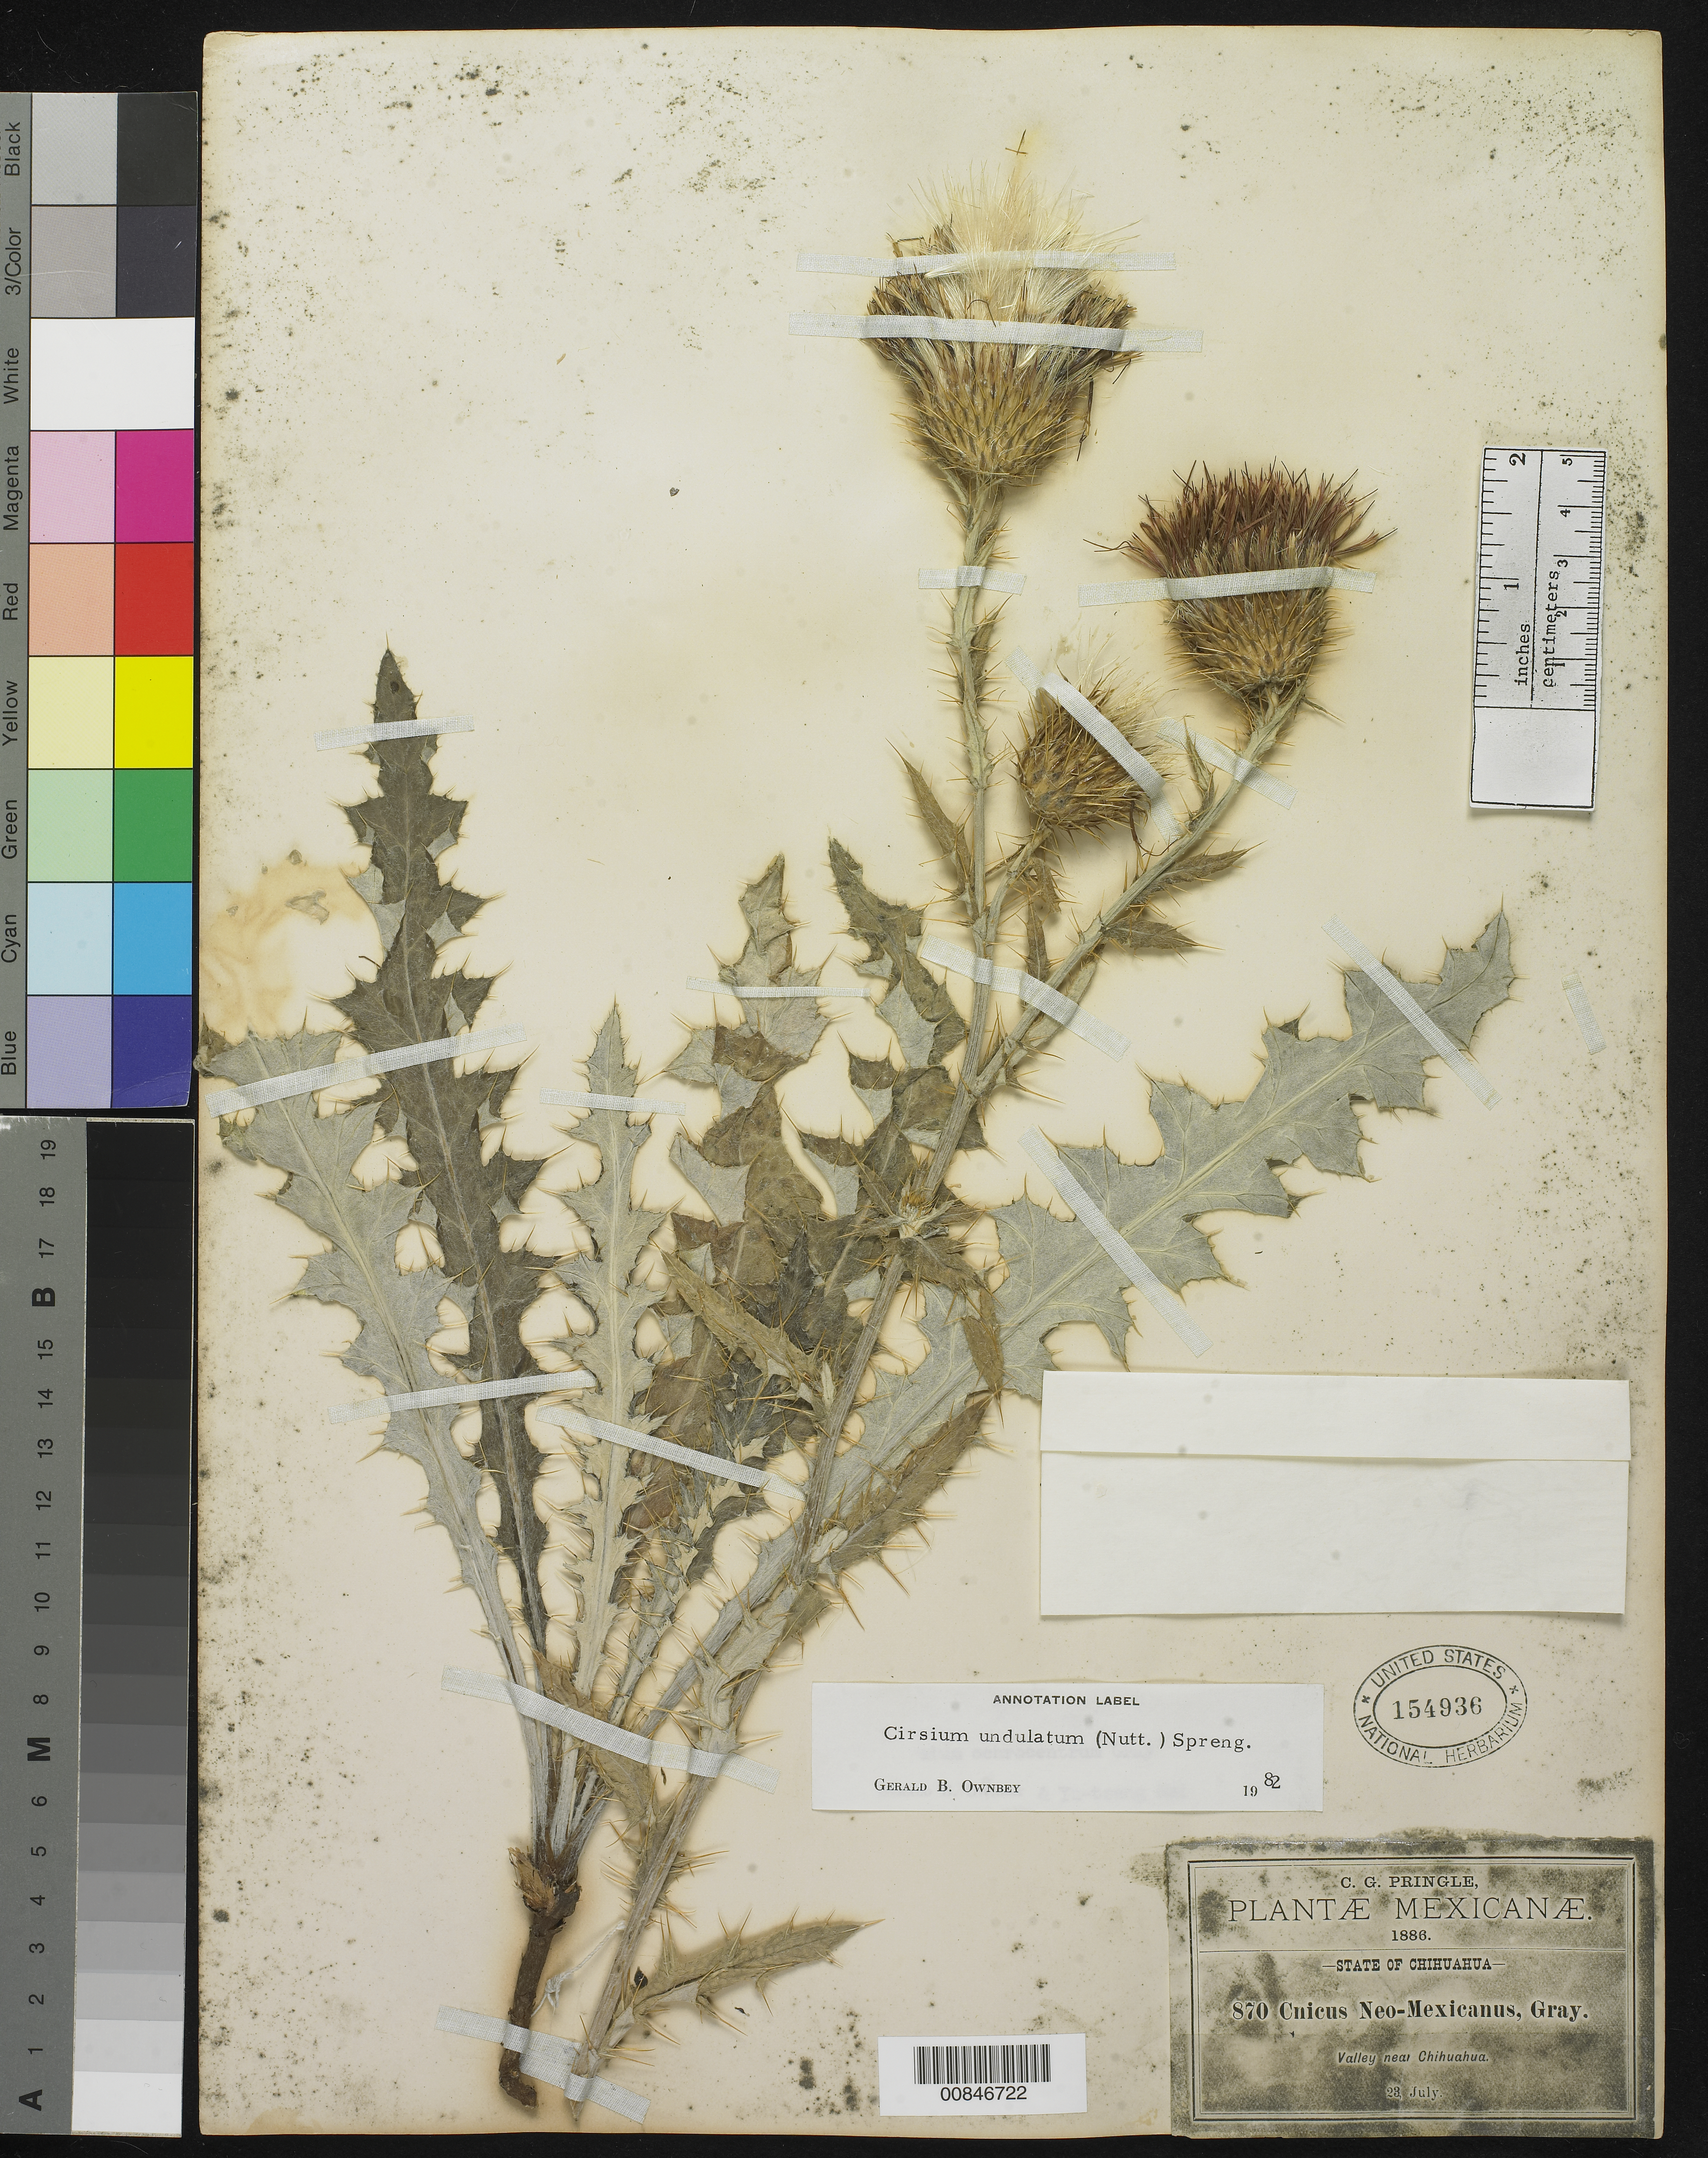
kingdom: Plantae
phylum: Tracheophyta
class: Magnoliopsida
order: Asterales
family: Asteraceae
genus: Cirsium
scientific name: Cirsium undulatum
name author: (Nutt.) Spreng.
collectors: C. G. Pringle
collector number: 870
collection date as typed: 23 Jul 1886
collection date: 1886-07-23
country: Mexico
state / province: Chihuahua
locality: Valley near Chihuahua.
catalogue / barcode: US 154936